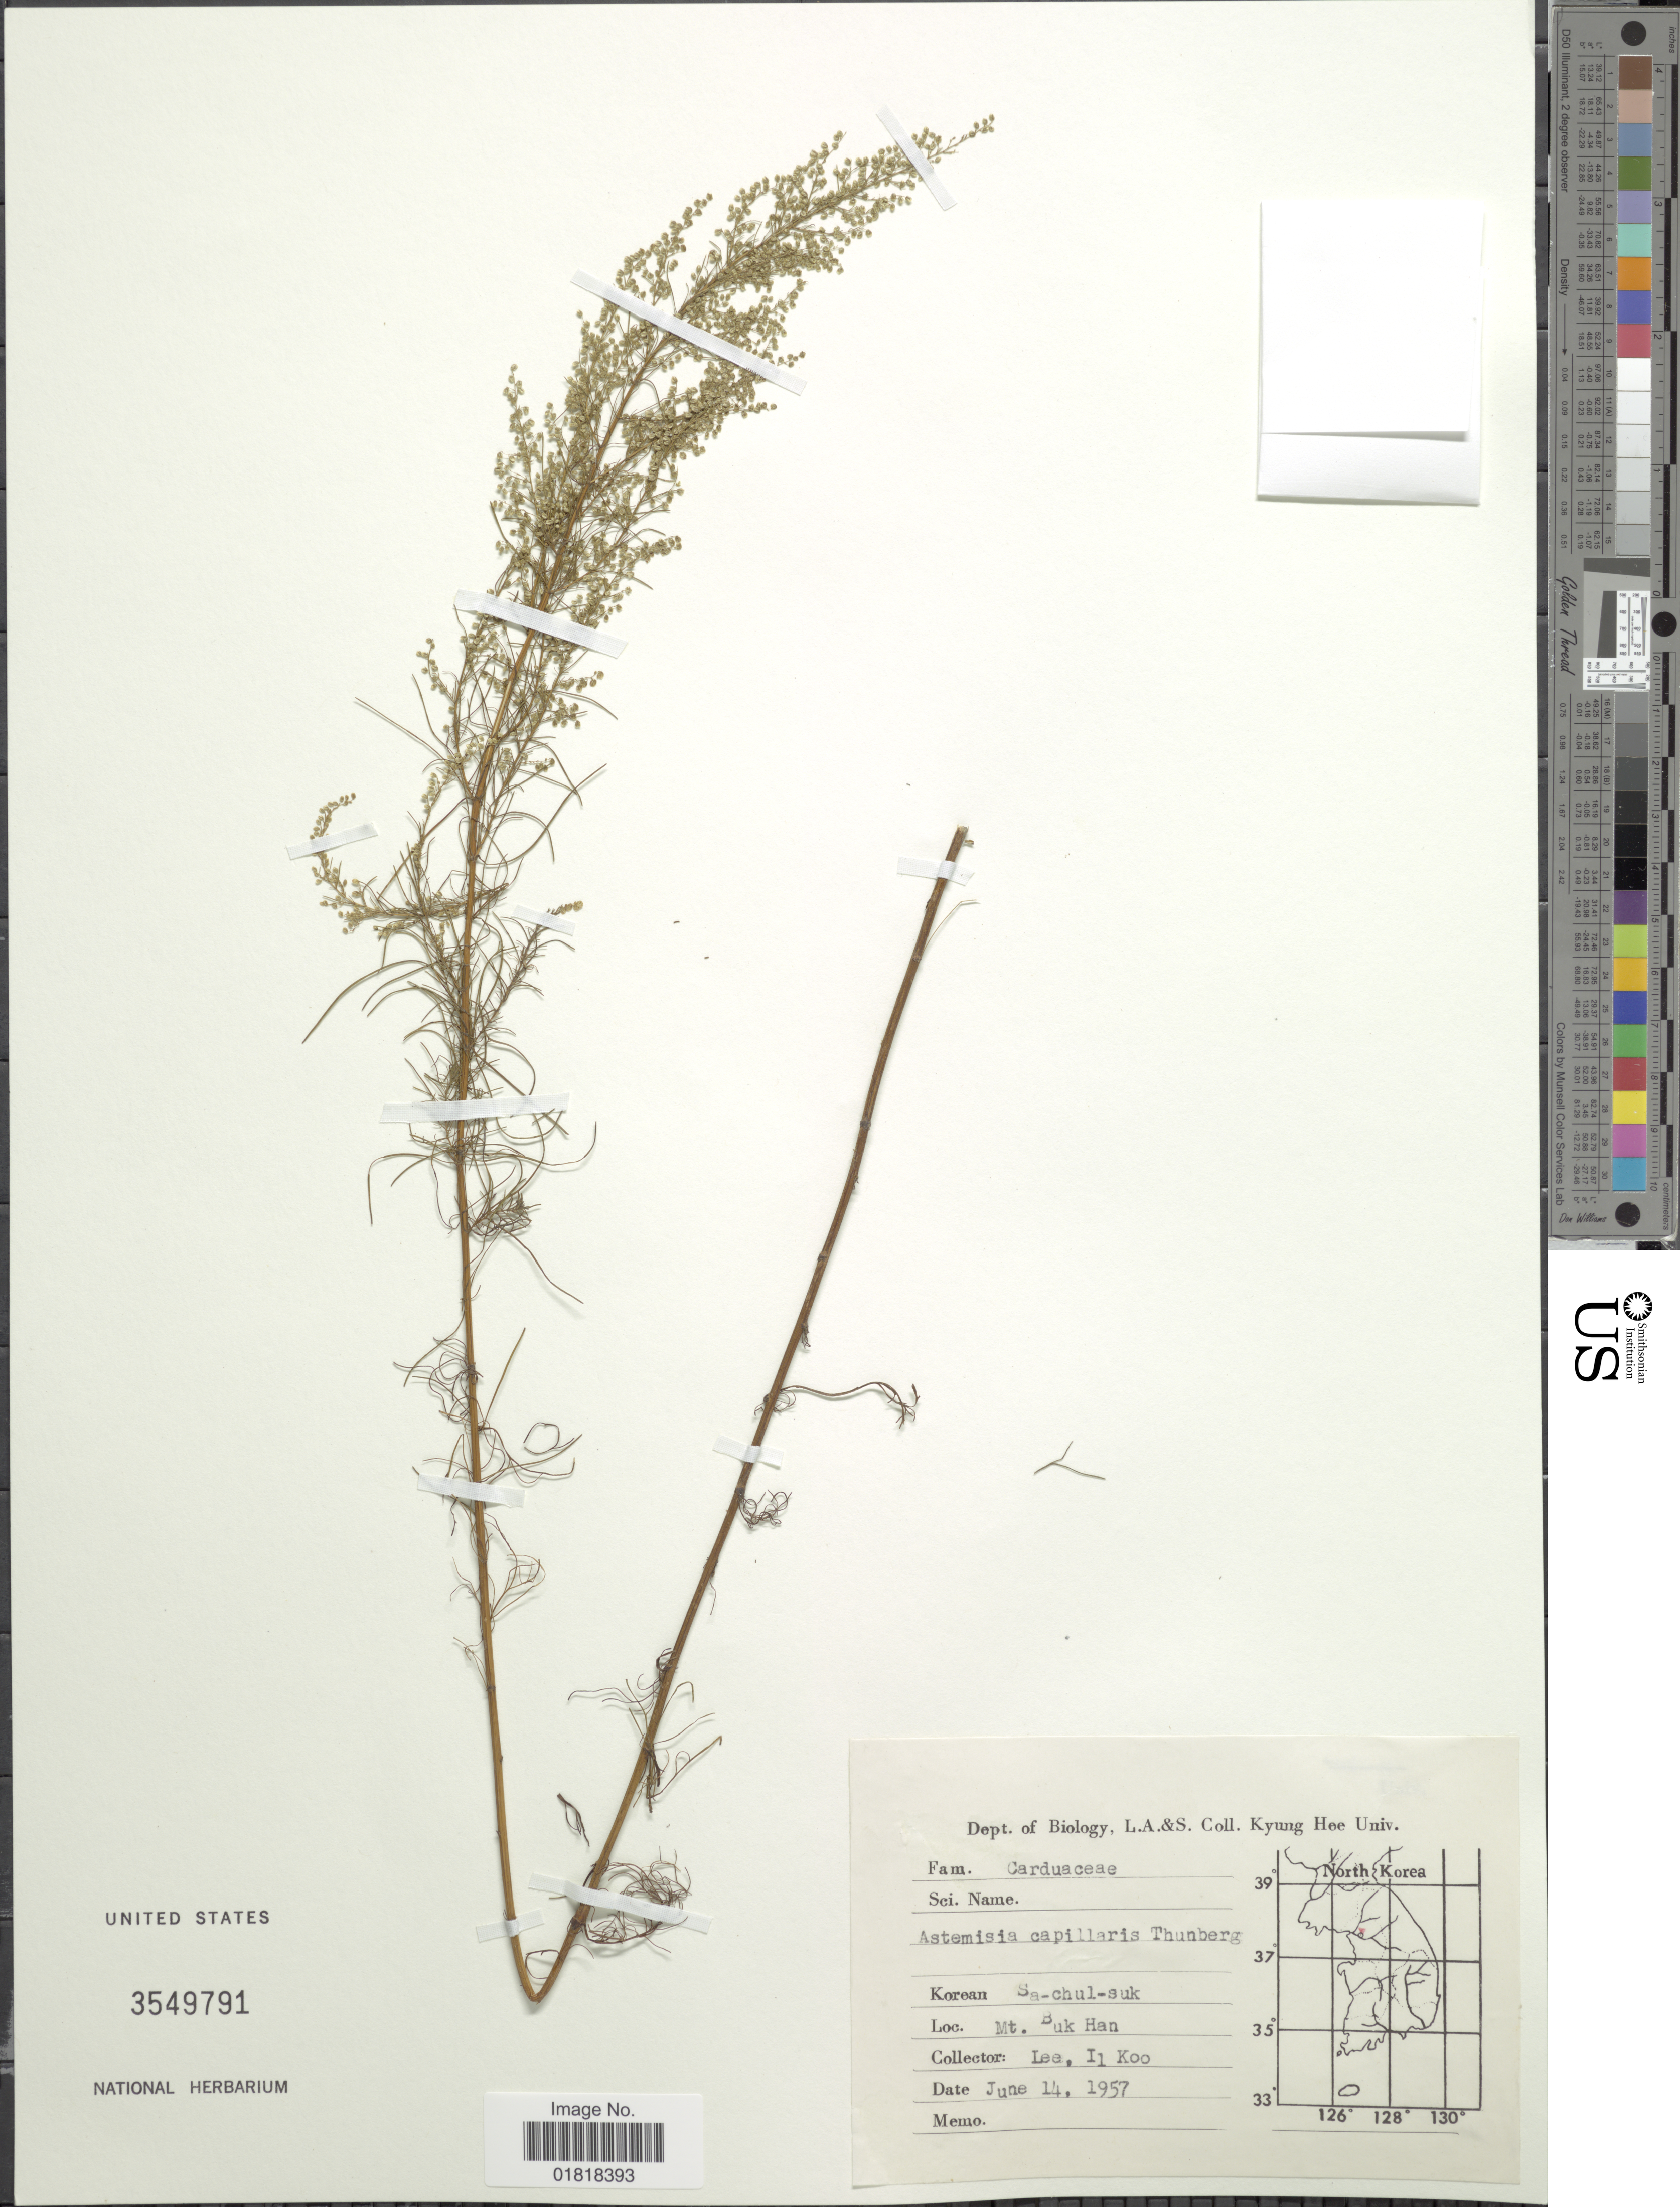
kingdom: Plantae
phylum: Tracheophyta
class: Magnoliopsida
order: Asterales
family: Asteraceae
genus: Artemisia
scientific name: Artemisia capillaris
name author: Thunb.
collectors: I. Lee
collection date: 1957-06-14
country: South Korea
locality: Mt. Buk Han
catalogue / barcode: US 3549791